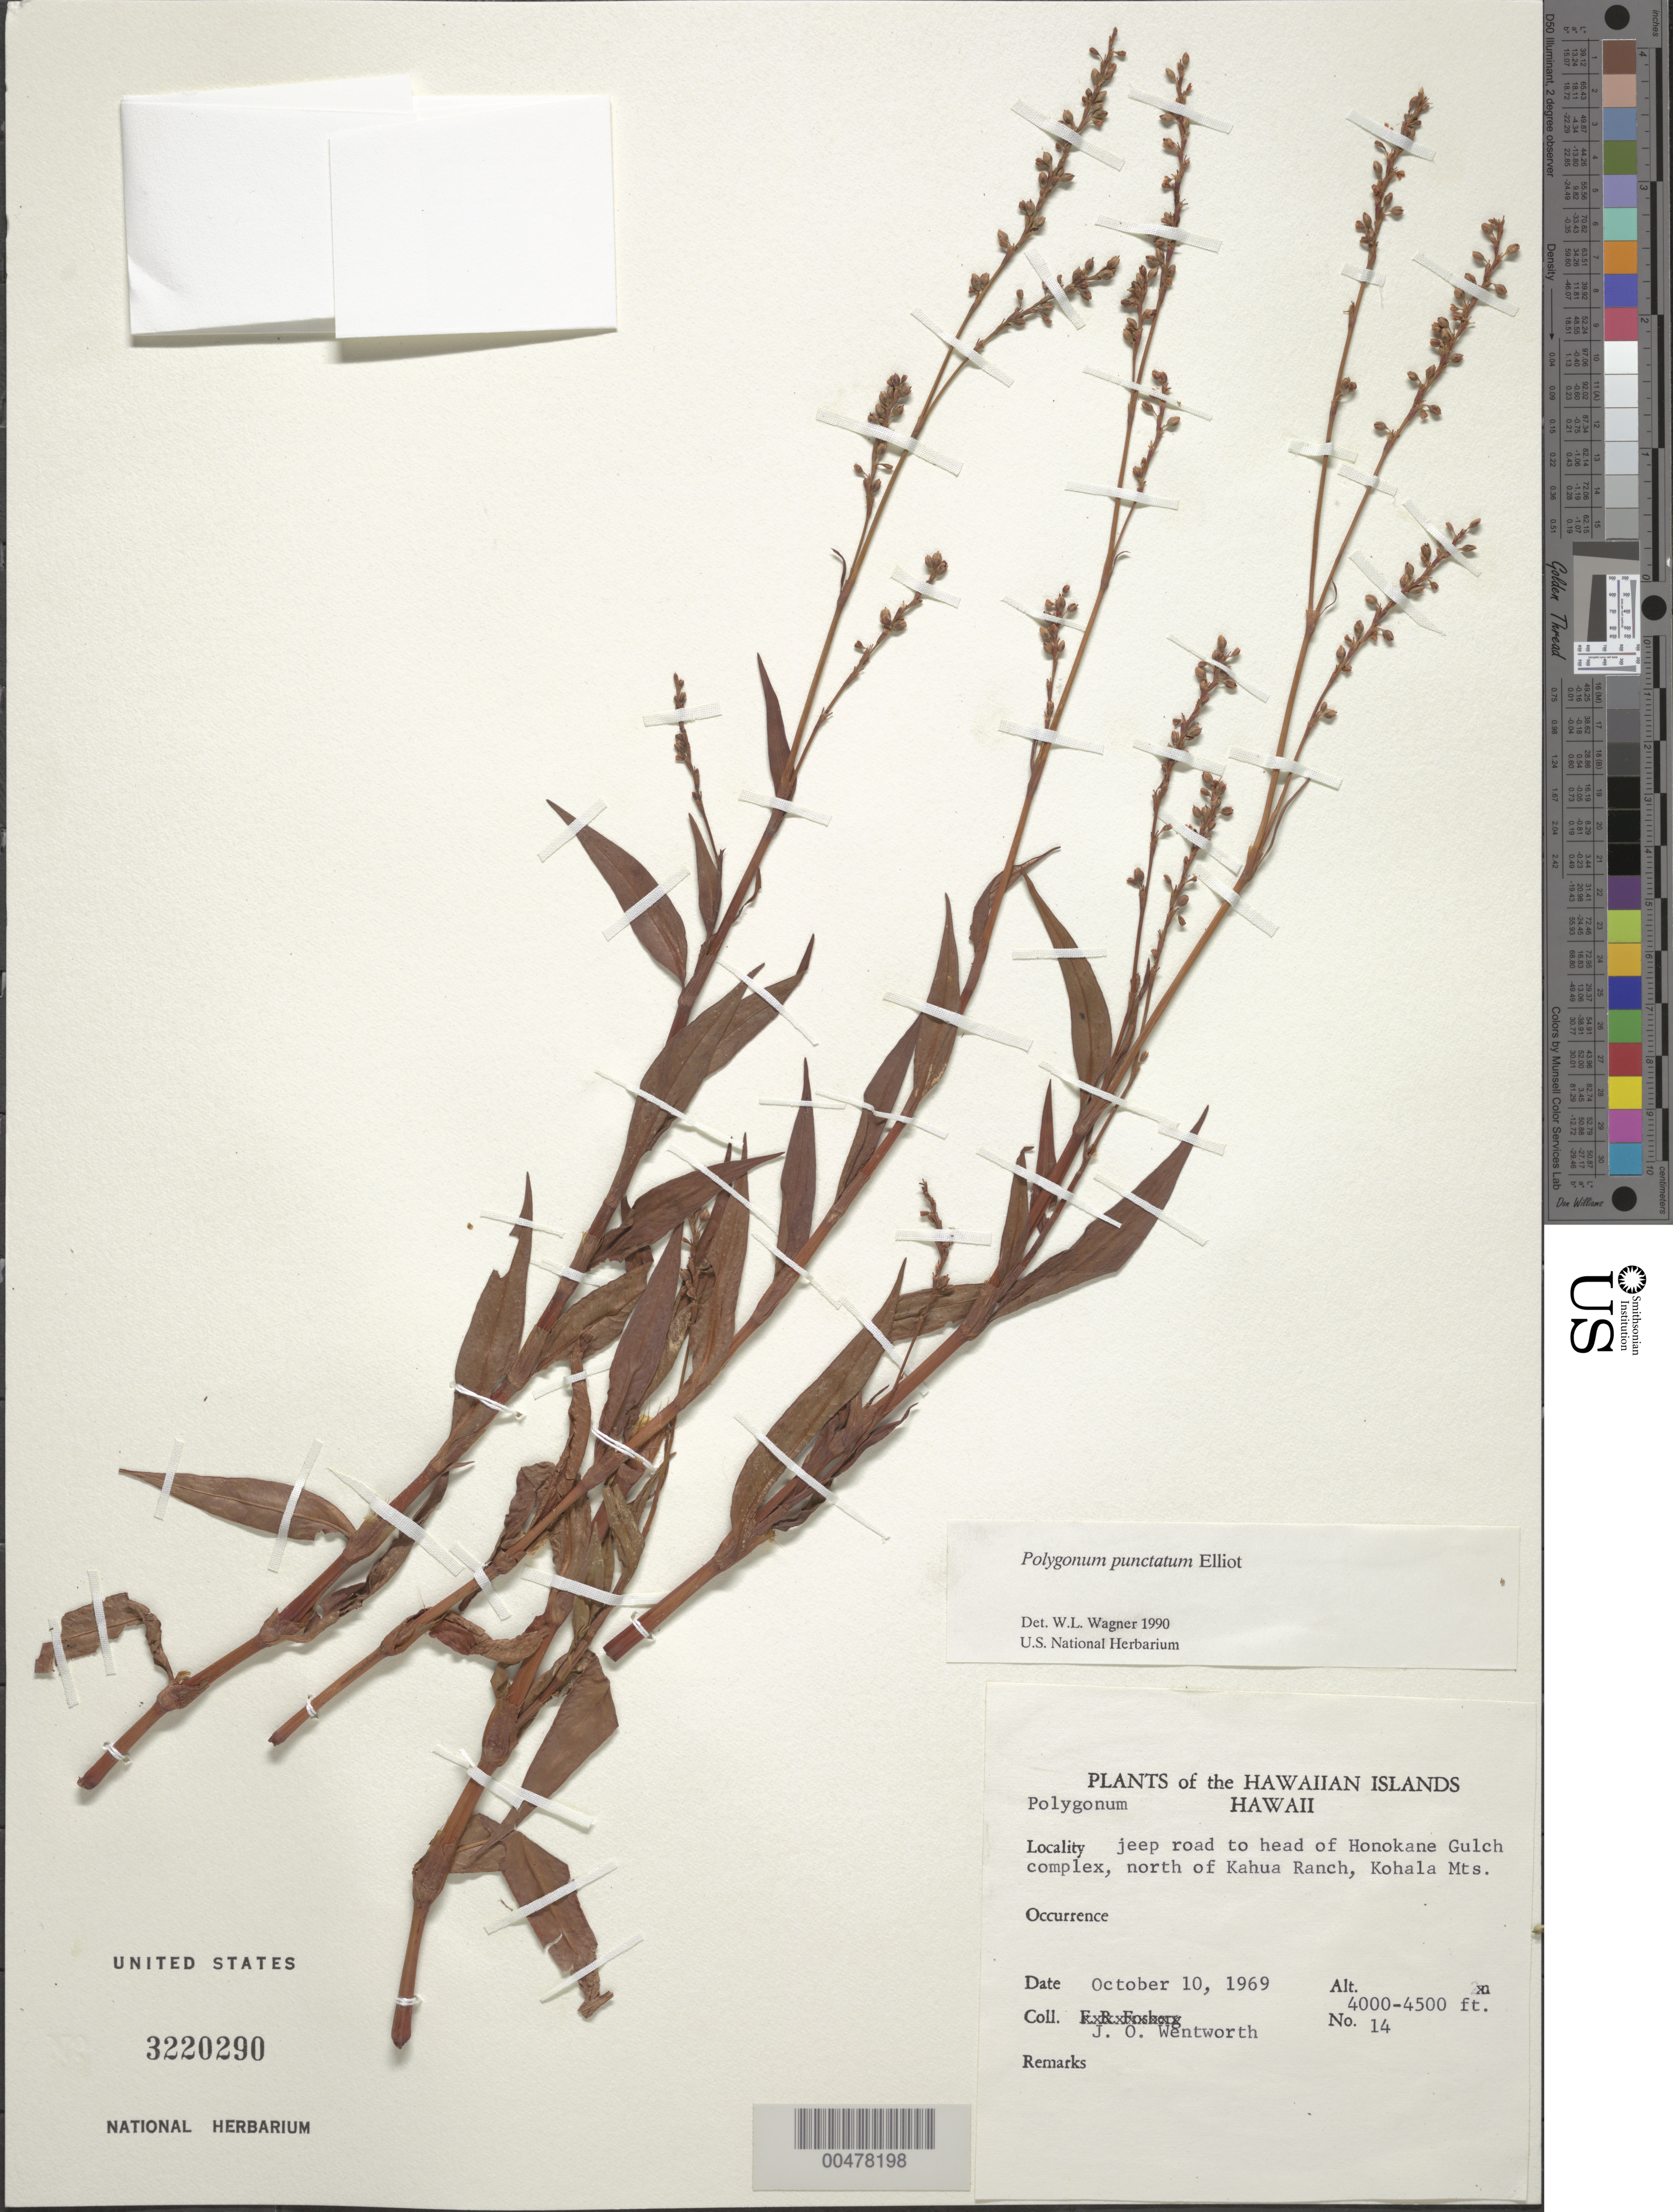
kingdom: Plantae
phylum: Tracheophyta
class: Magnoliopsida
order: Caryophyllales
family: Polygonaceae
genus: Persicaria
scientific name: Persicaria punctata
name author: (Elliott) Small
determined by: Wagner, W. L., (BOT), Smithsonian Institution - National Museum of Natural History (UNITED STATES)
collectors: J. Wentworth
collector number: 14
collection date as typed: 10 Oct 1969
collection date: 1969-10-10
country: United States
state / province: Hawaii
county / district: Hawaii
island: Hawaii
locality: Jeep rd to head of Honokane Gulch complex, N of Kahua Ranch, Kohala Mts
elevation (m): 1219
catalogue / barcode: US 3220290